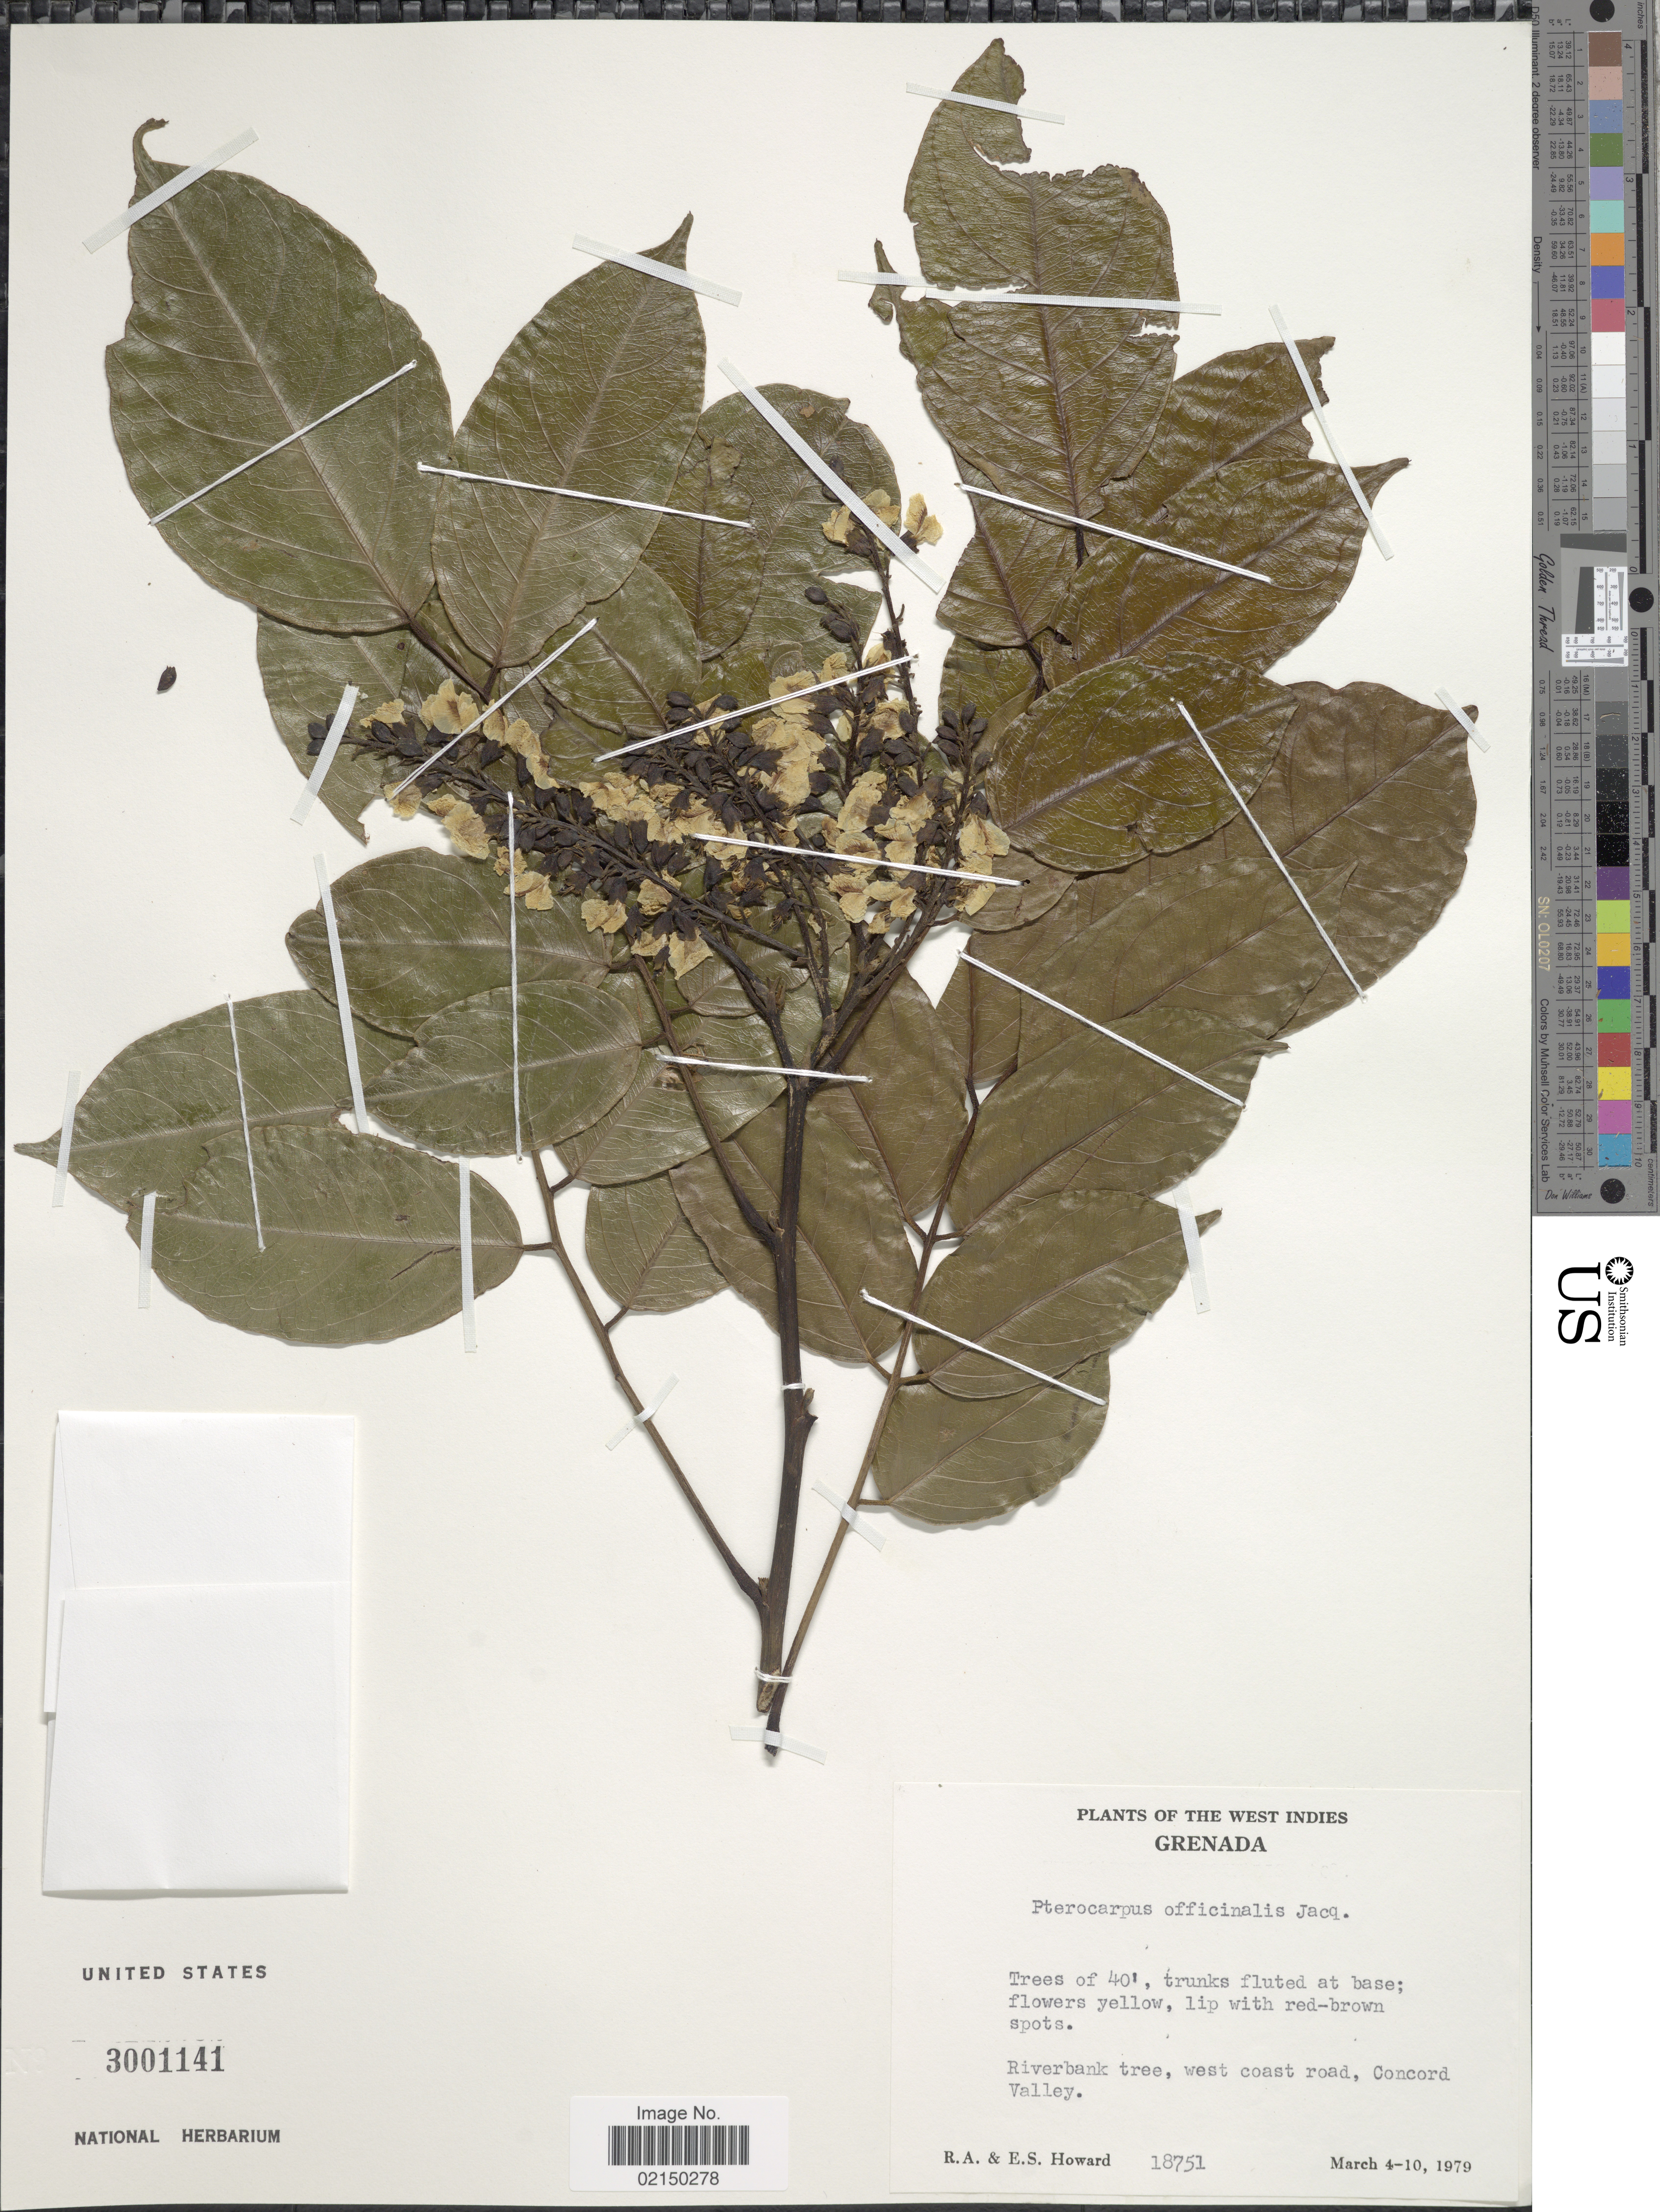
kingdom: Plantae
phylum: Tracheophyta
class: Magnoliopsida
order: Fabales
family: Fabaceae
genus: Pterocarpus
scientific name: Pterocarpus officinalis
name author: Jacq.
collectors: R. A. Howard & E. S. Howard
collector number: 18751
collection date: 1979-03-04/1979-03-10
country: Grenada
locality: The West Indies, Riverbank tree, west coast road, Concord Valley.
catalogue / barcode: US 3001141